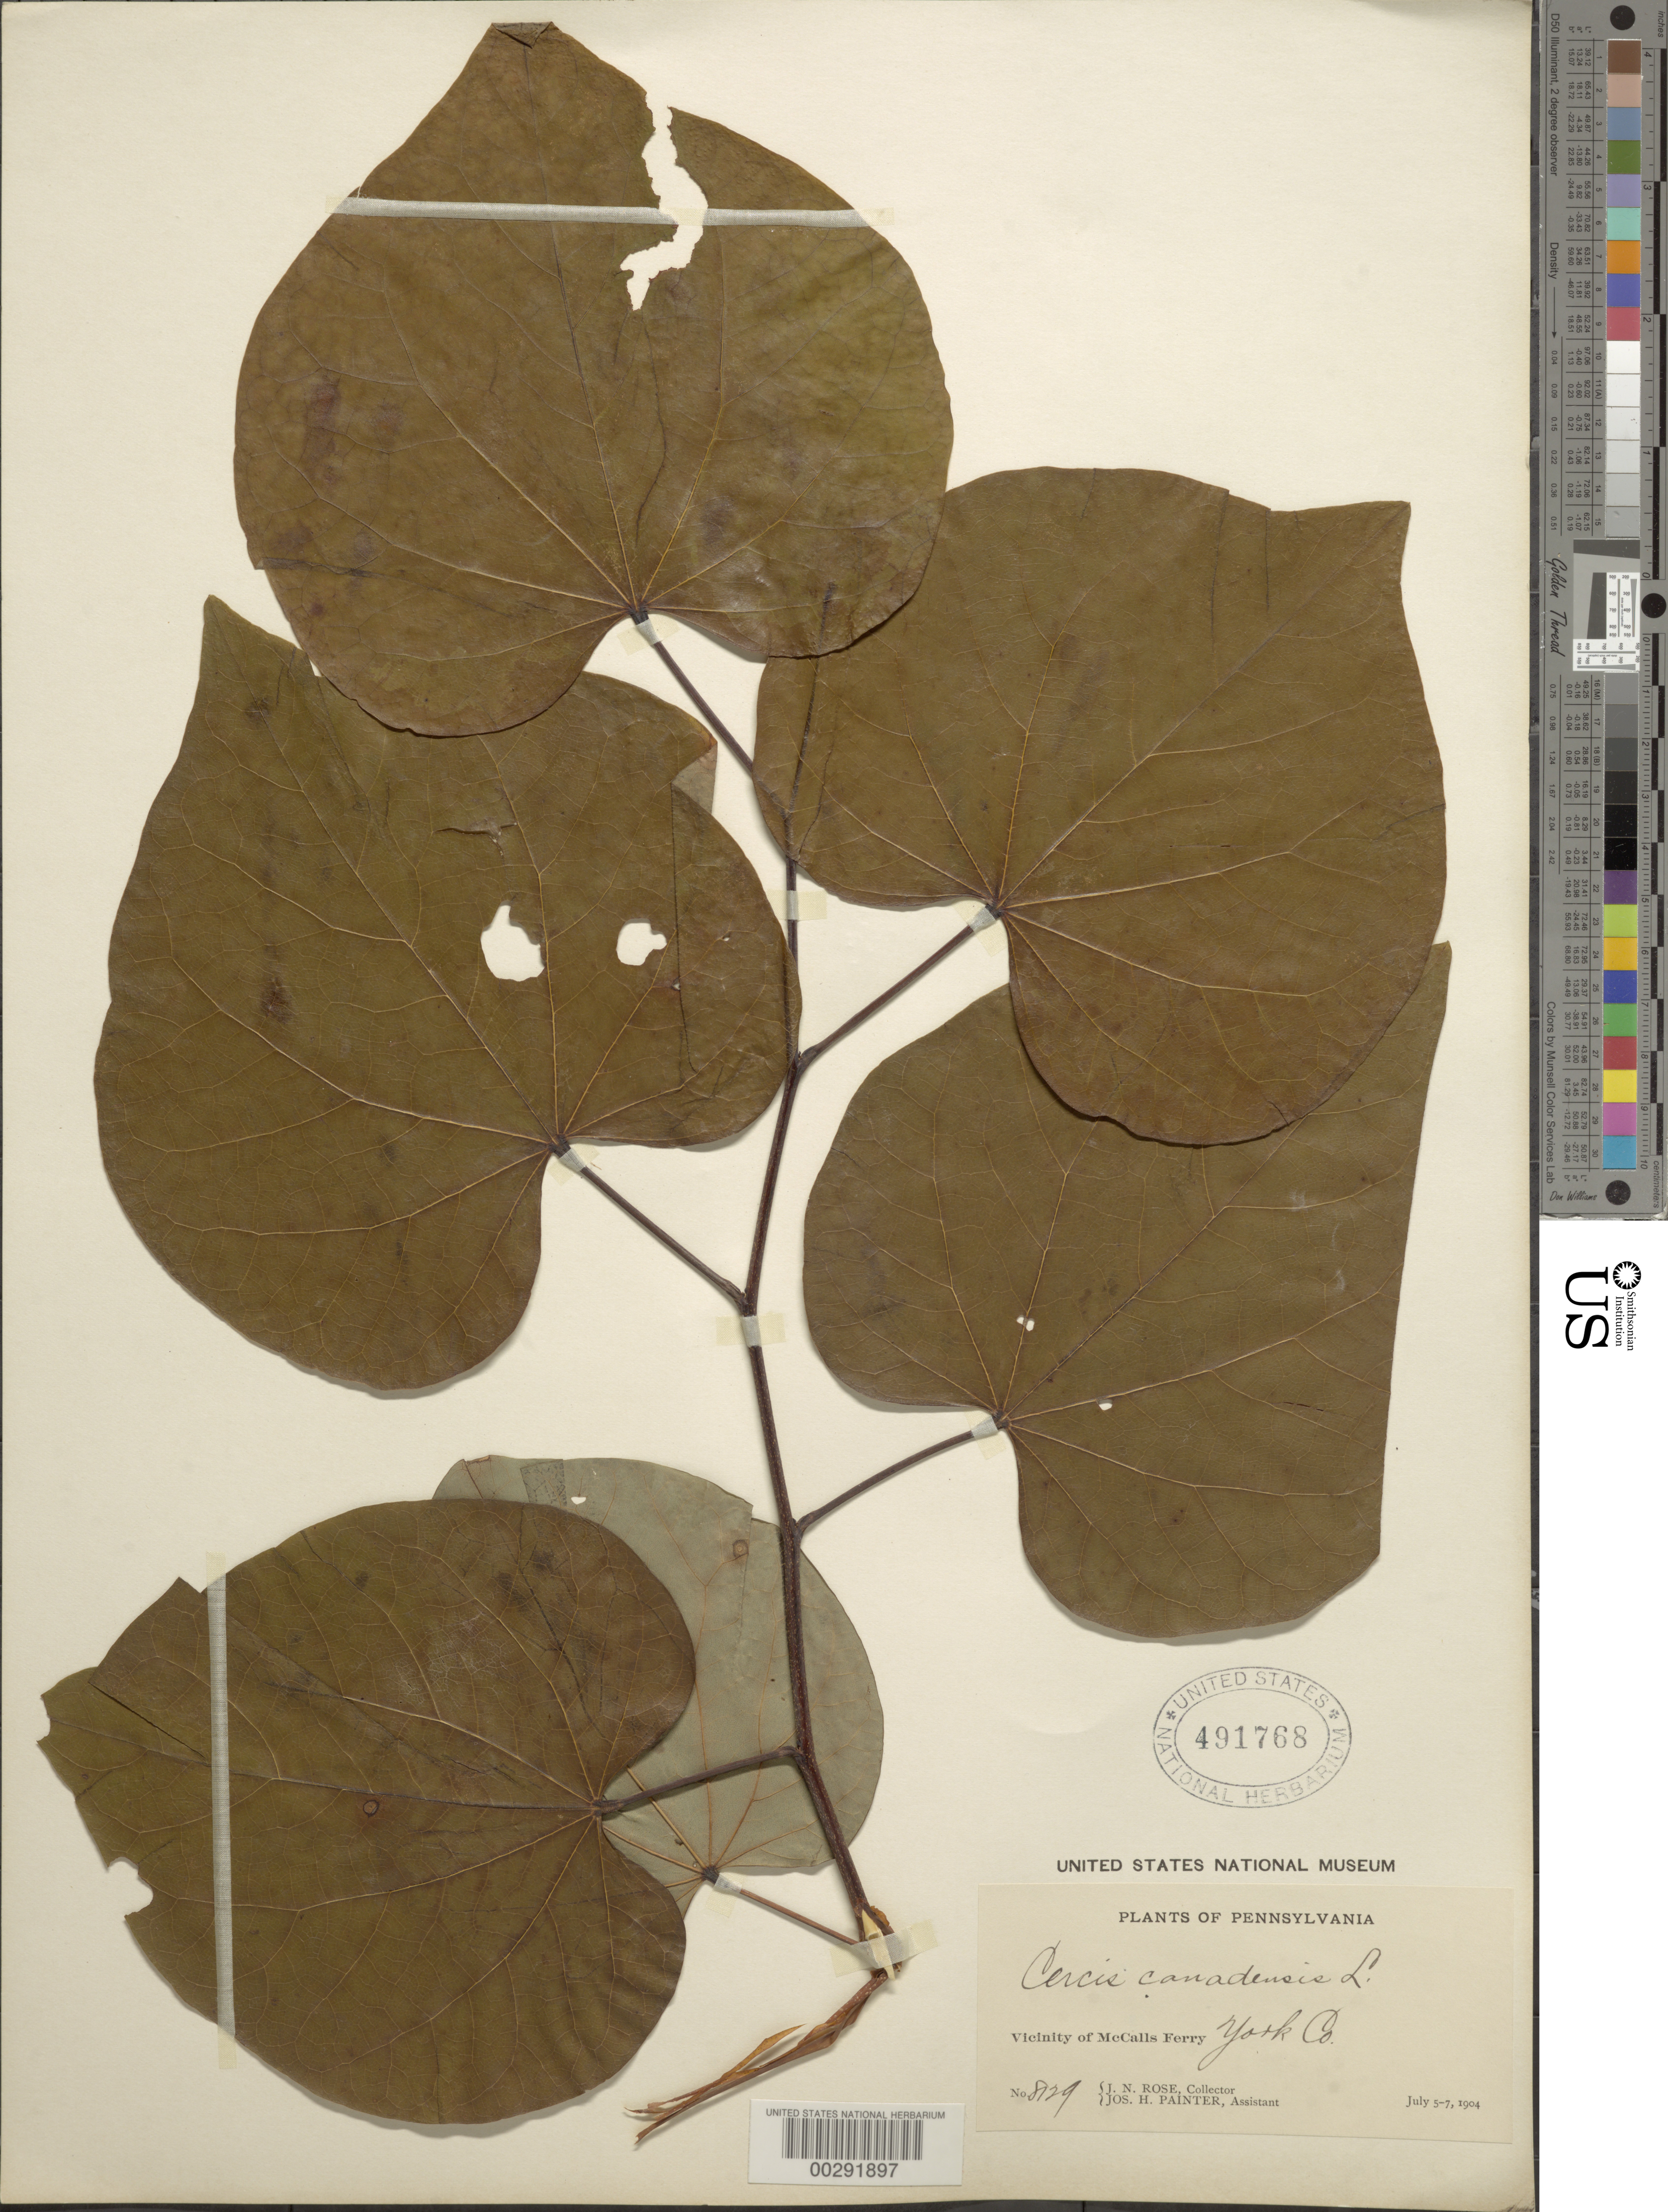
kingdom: Plantae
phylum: Tracheophyta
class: Magnoliopsida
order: Fabales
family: Fabaceae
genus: Cercis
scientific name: Cercis canadensis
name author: L.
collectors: J. N. Rose & J. H. Painter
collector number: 8129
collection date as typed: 05 Jul 1904 to 07 Jul 1904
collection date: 1904-07-05/1904-07-07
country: United States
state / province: Pennsylvania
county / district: York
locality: Vicinity of McCalls Ferry.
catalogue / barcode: US 491768